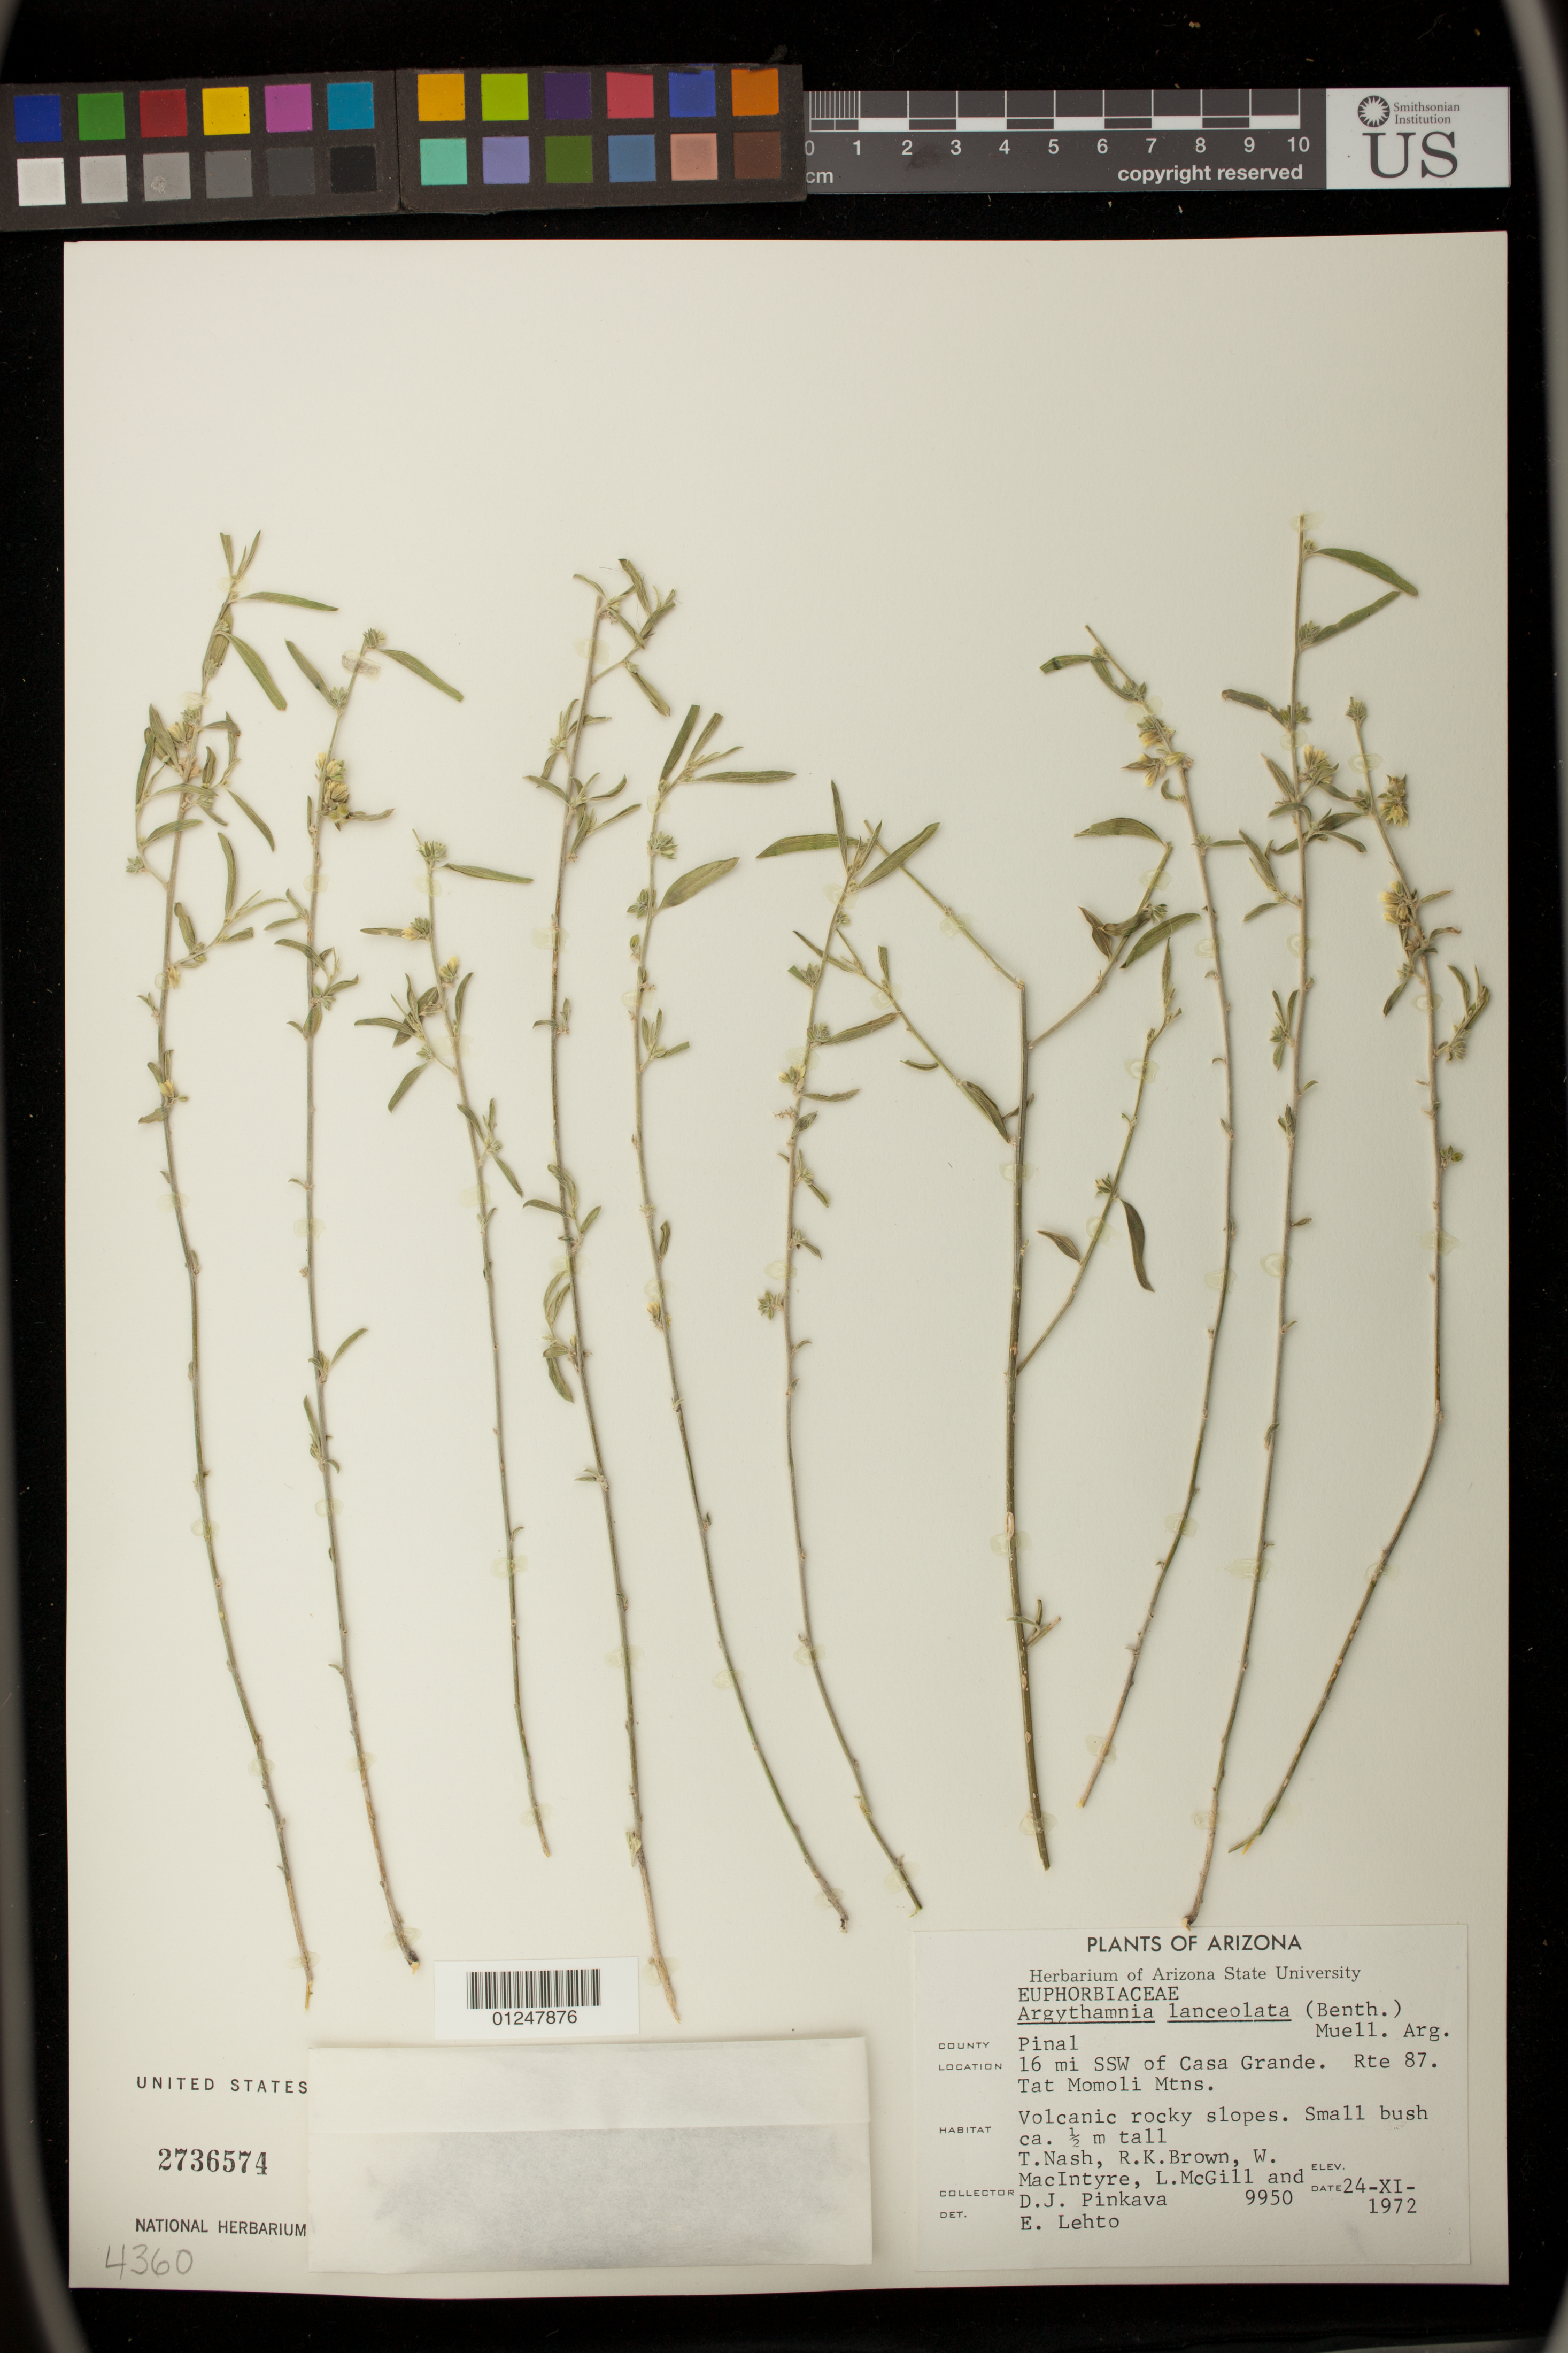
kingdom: Plantae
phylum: Tracheophyta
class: Magnoliopsida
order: Malpighiales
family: Euphorbiaceae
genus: Argythamnia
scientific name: Argythamnia lanceolata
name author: (Benth.) Müll. Arg.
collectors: T. H. Nash, R. K. Brown, W. Macintyre, L. McGill & D. Pinkava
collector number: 9950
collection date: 1972-11-24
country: United States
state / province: Arizona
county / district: Pinal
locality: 16 mi SSW of Casa Grande. Rte 87. Tat Momoli Mtns.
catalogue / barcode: US 2736574